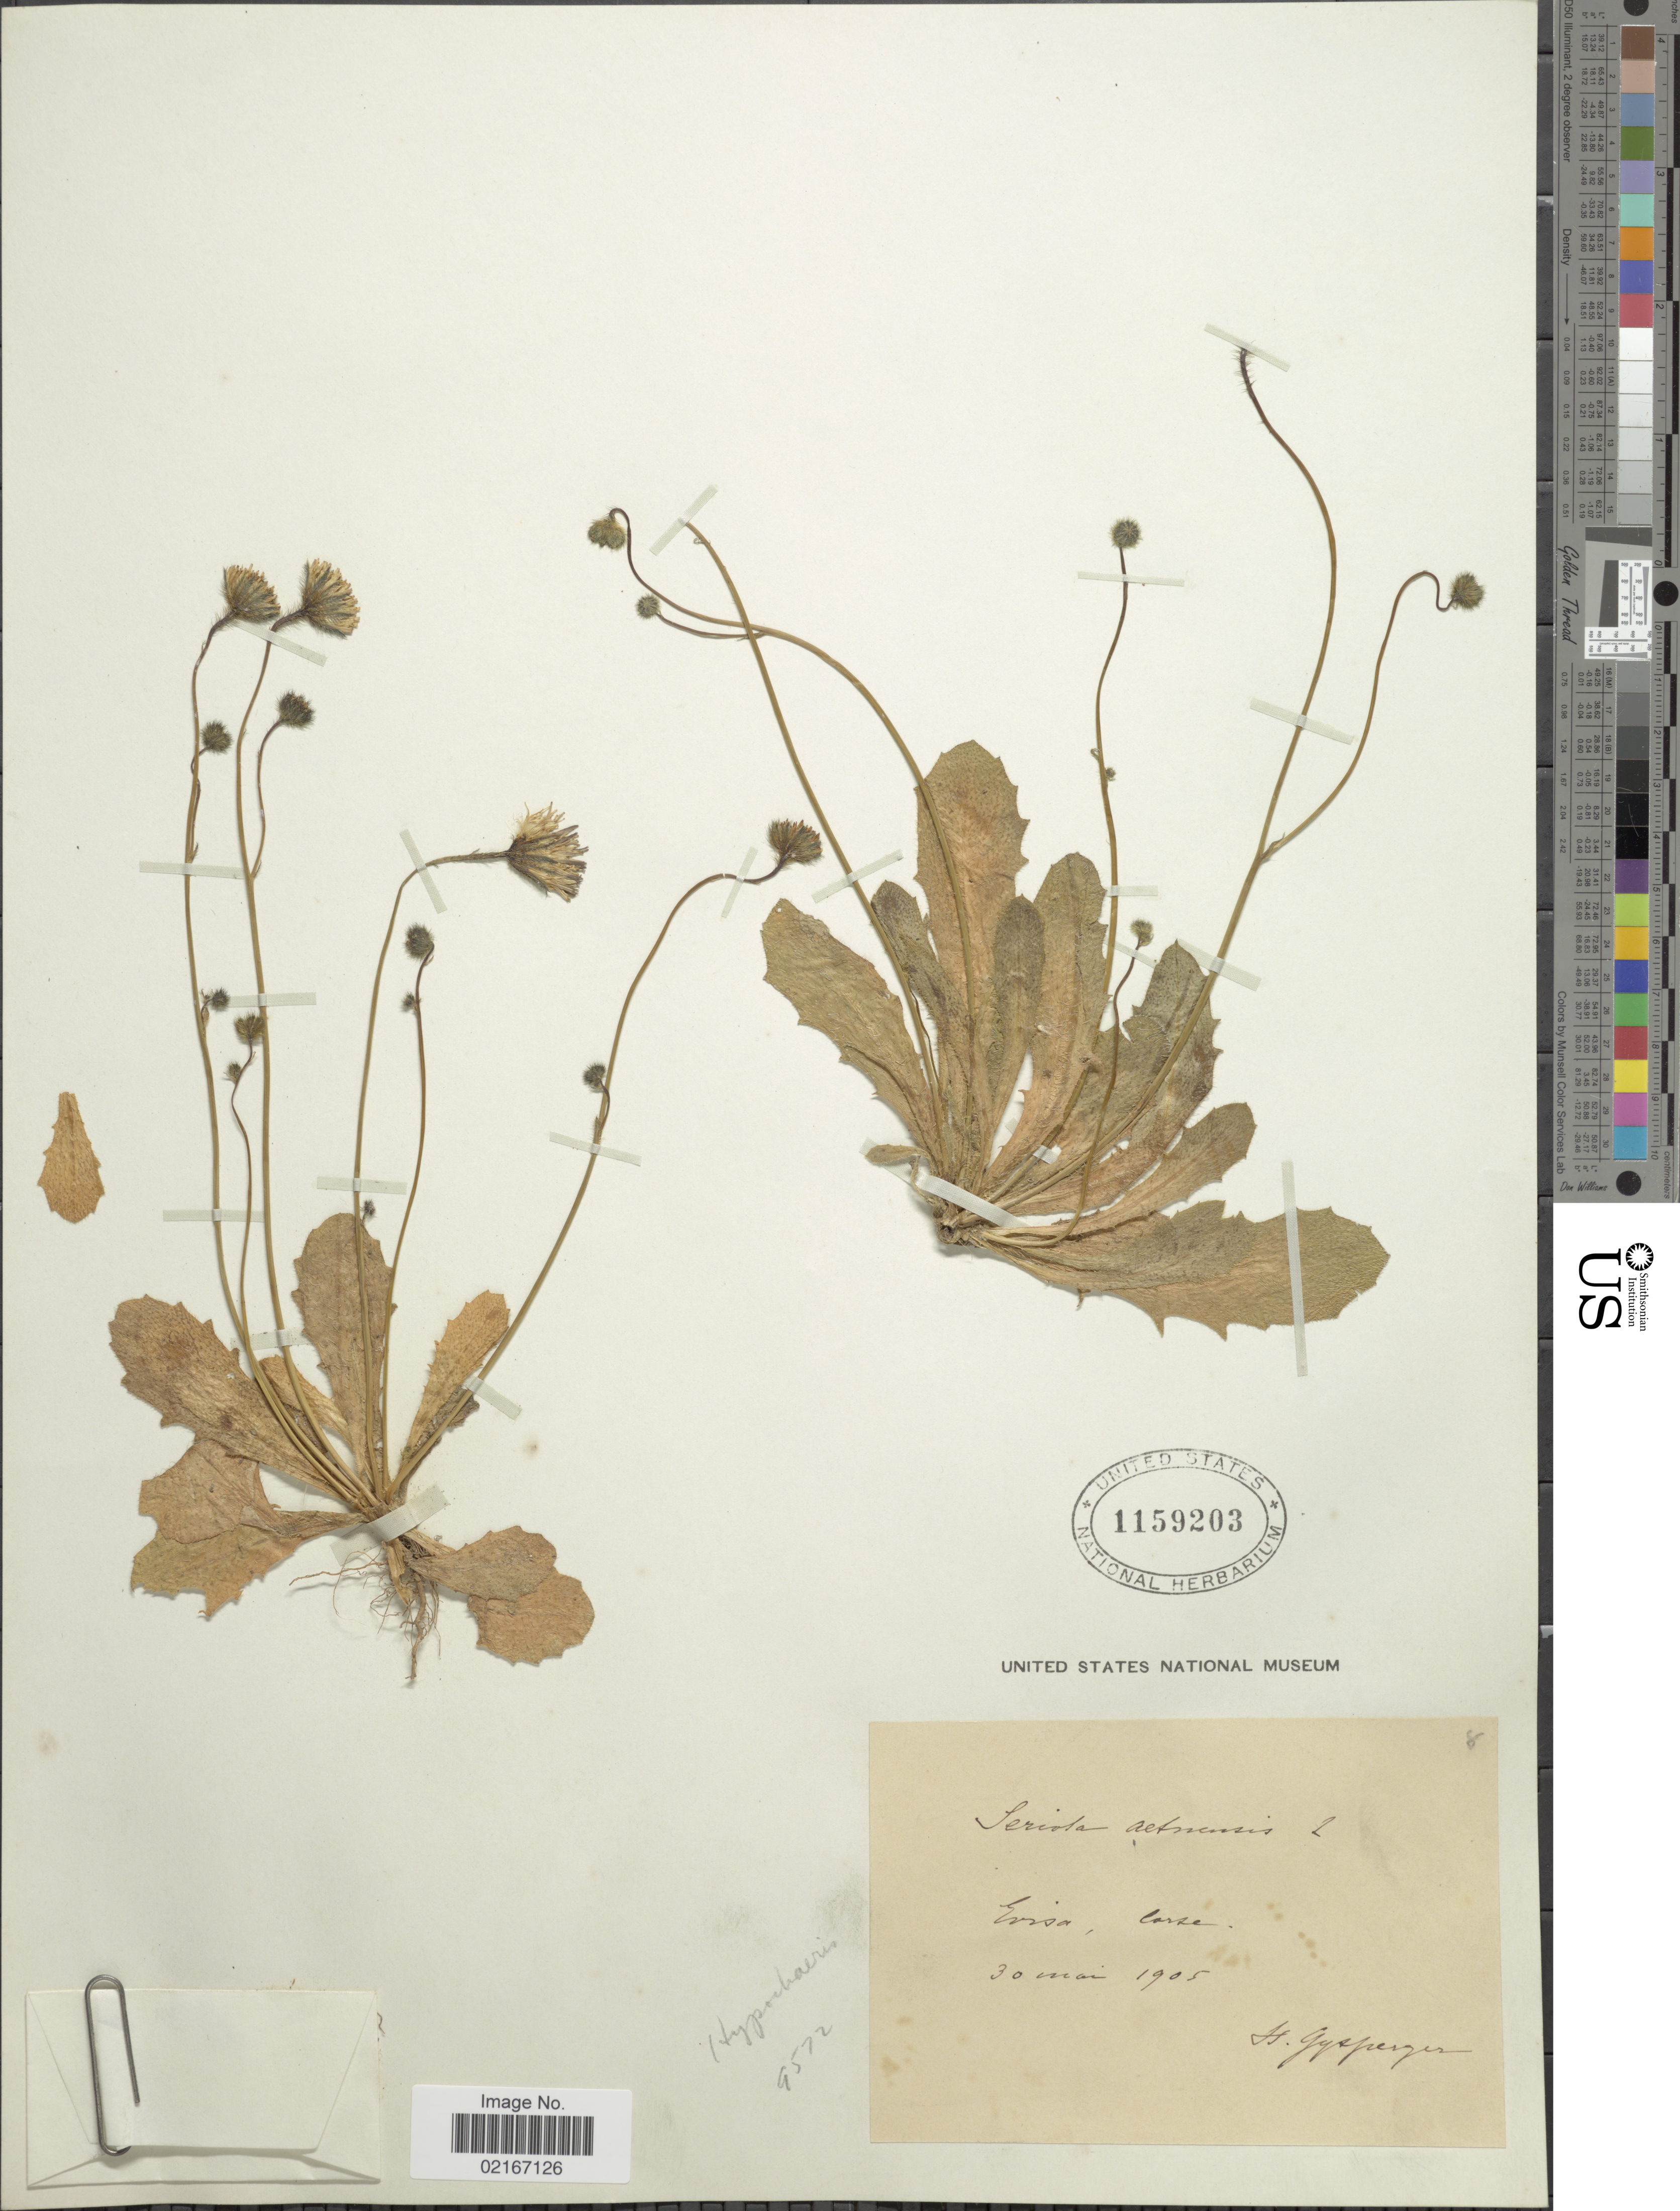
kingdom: Plantae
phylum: Tracheophyta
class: Magnoliopsida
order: Asterales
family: Asteraceae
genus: Hypochaeris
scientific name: Hypochaeris achyrophorus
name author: L.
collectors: H. Gysperger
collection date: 1905-05-30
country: France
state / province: Corsica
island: Corse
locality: Ersa, Carze [interpreted]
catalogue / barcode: US 1159203